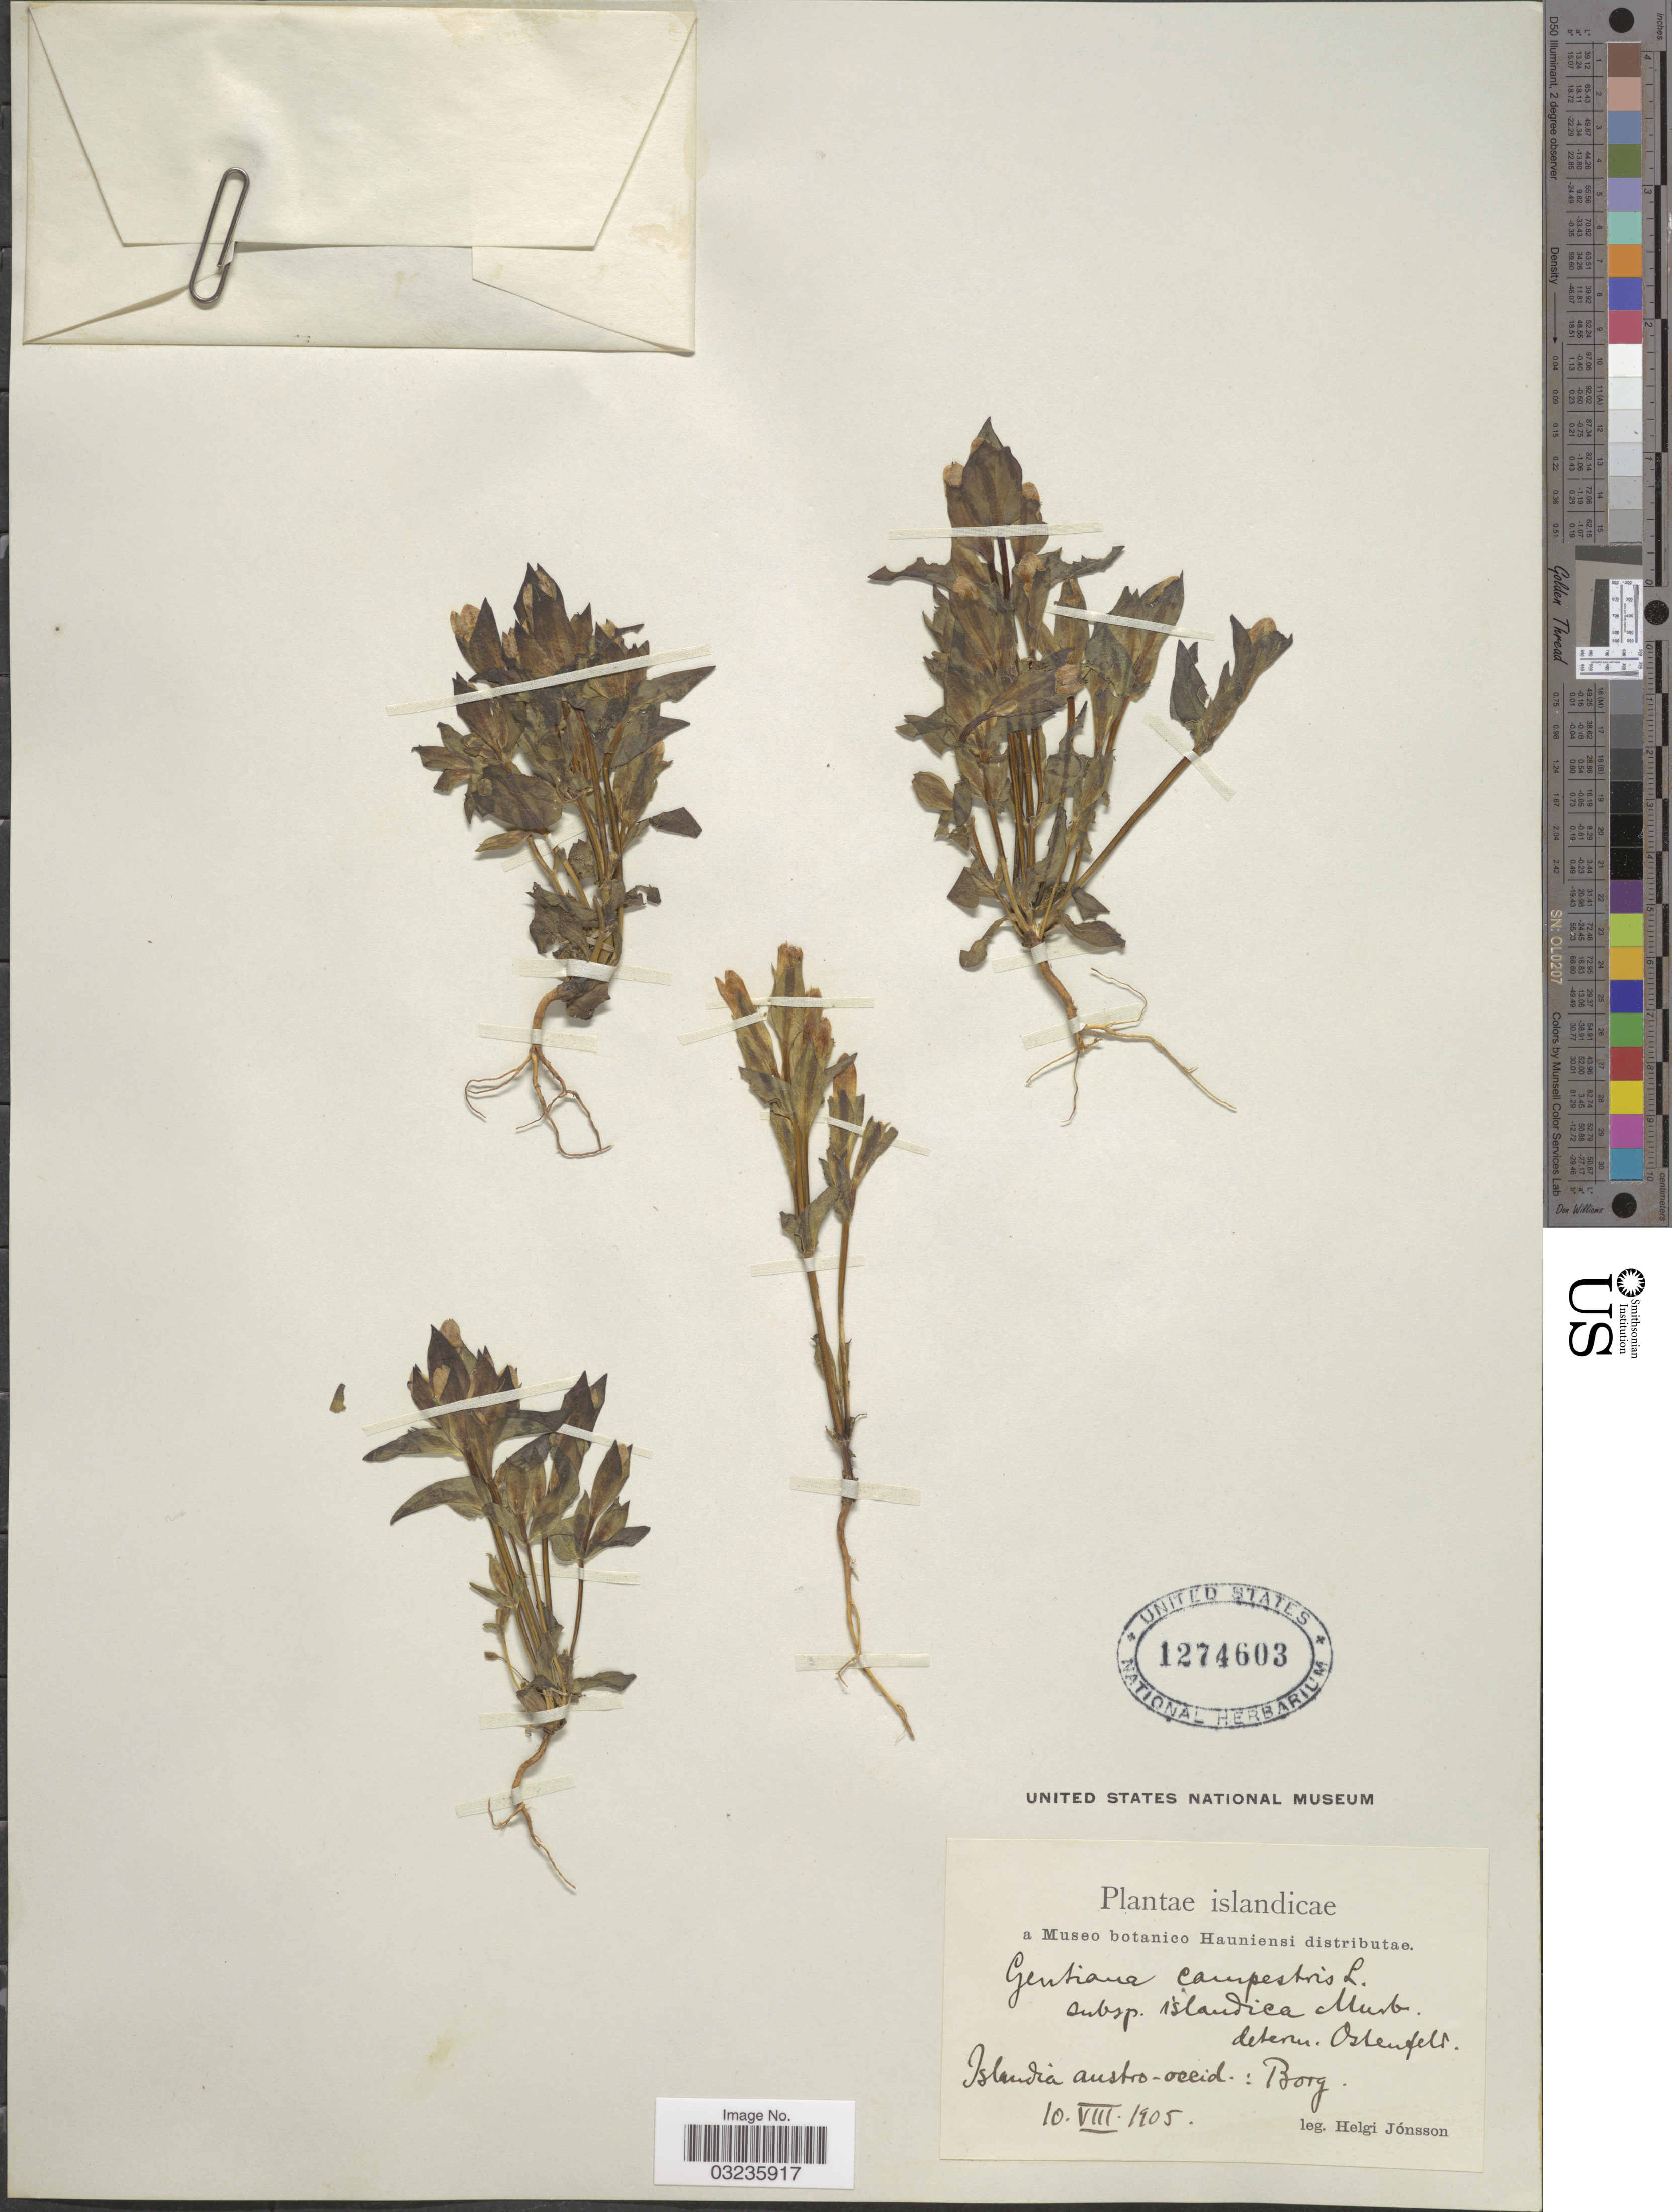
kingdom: Plantae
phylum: Tracheophyta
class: Magnoliopsida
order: Gentianales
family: Gentianaceae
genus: Gentiana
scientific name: Gentiana campestris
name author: L.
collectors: H. Jónsson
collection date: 1905-08-10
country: Iceland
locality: Islandia austro-occid.: Borg.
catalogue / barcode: US 1274603